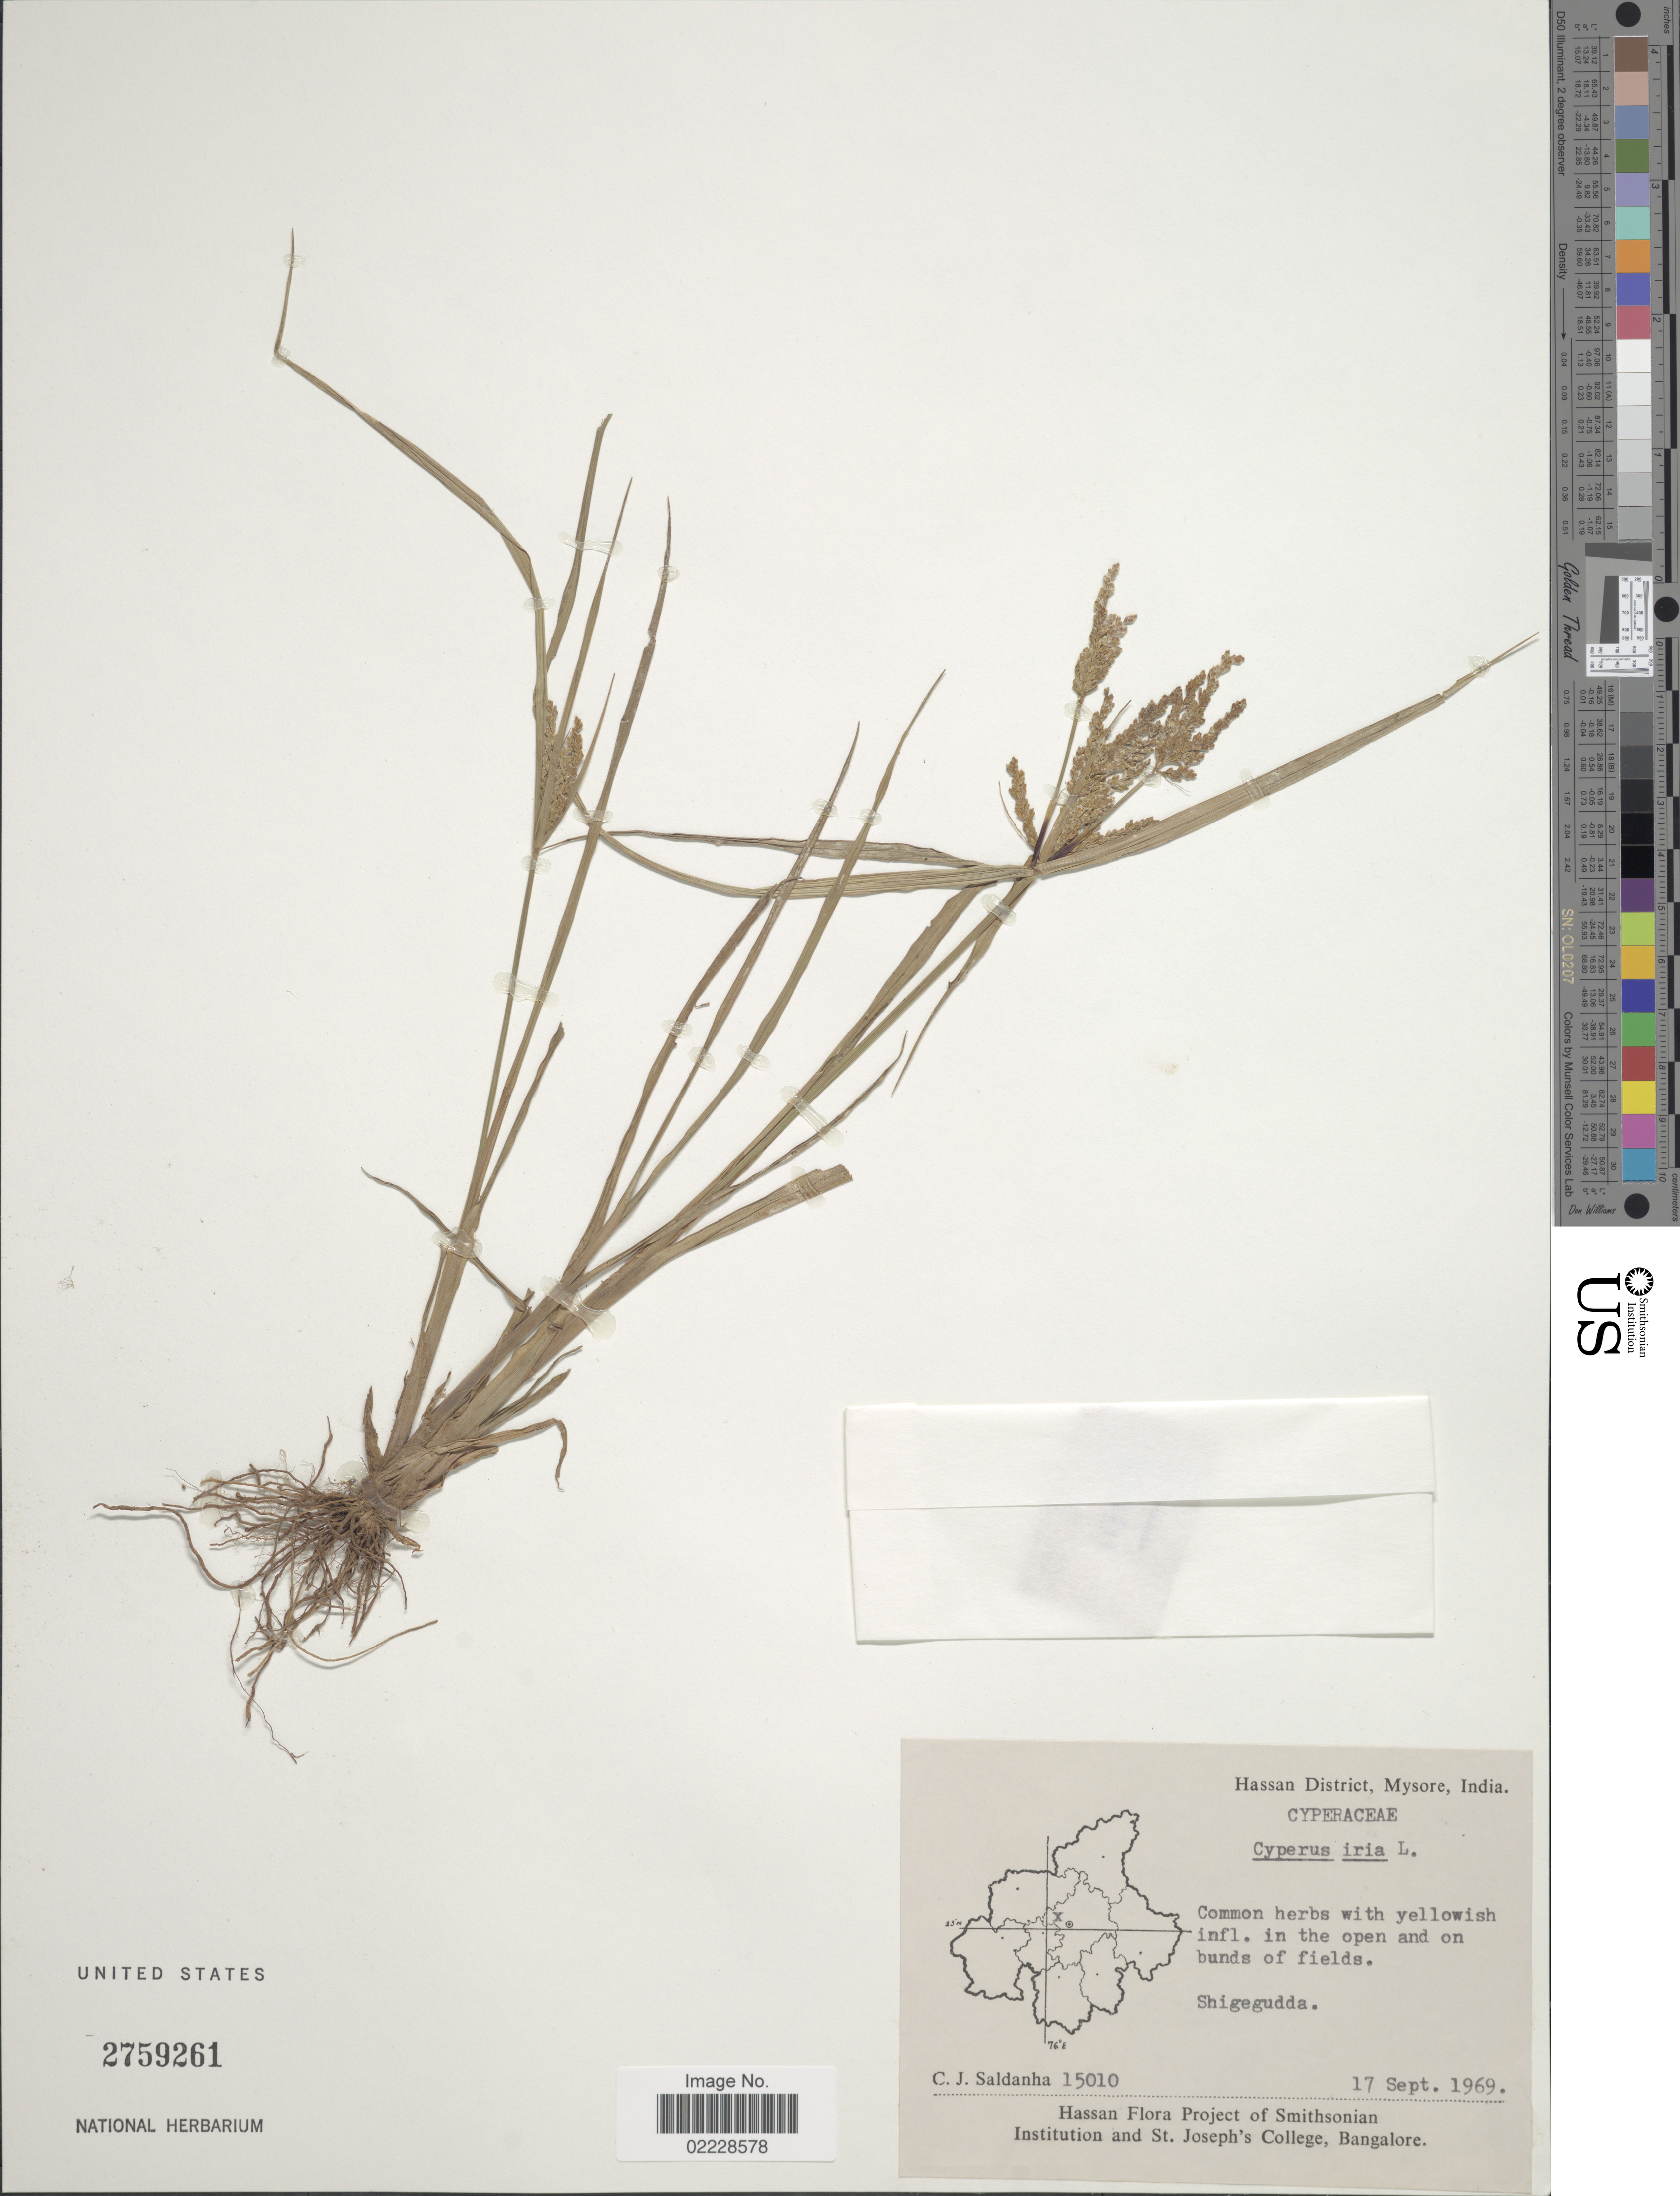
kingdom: Plantae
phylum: Tracheophyta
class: Liliopsida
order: Poales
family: Cyperaceae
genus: Cyperus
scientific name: Cyperus iria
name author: L.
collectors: C. J. Saldanha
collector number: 15010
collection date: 1969-09-17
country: India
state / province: Karnataka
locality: Hassan District, Mysore, India. Shigegudda.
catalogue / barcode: US 2759261